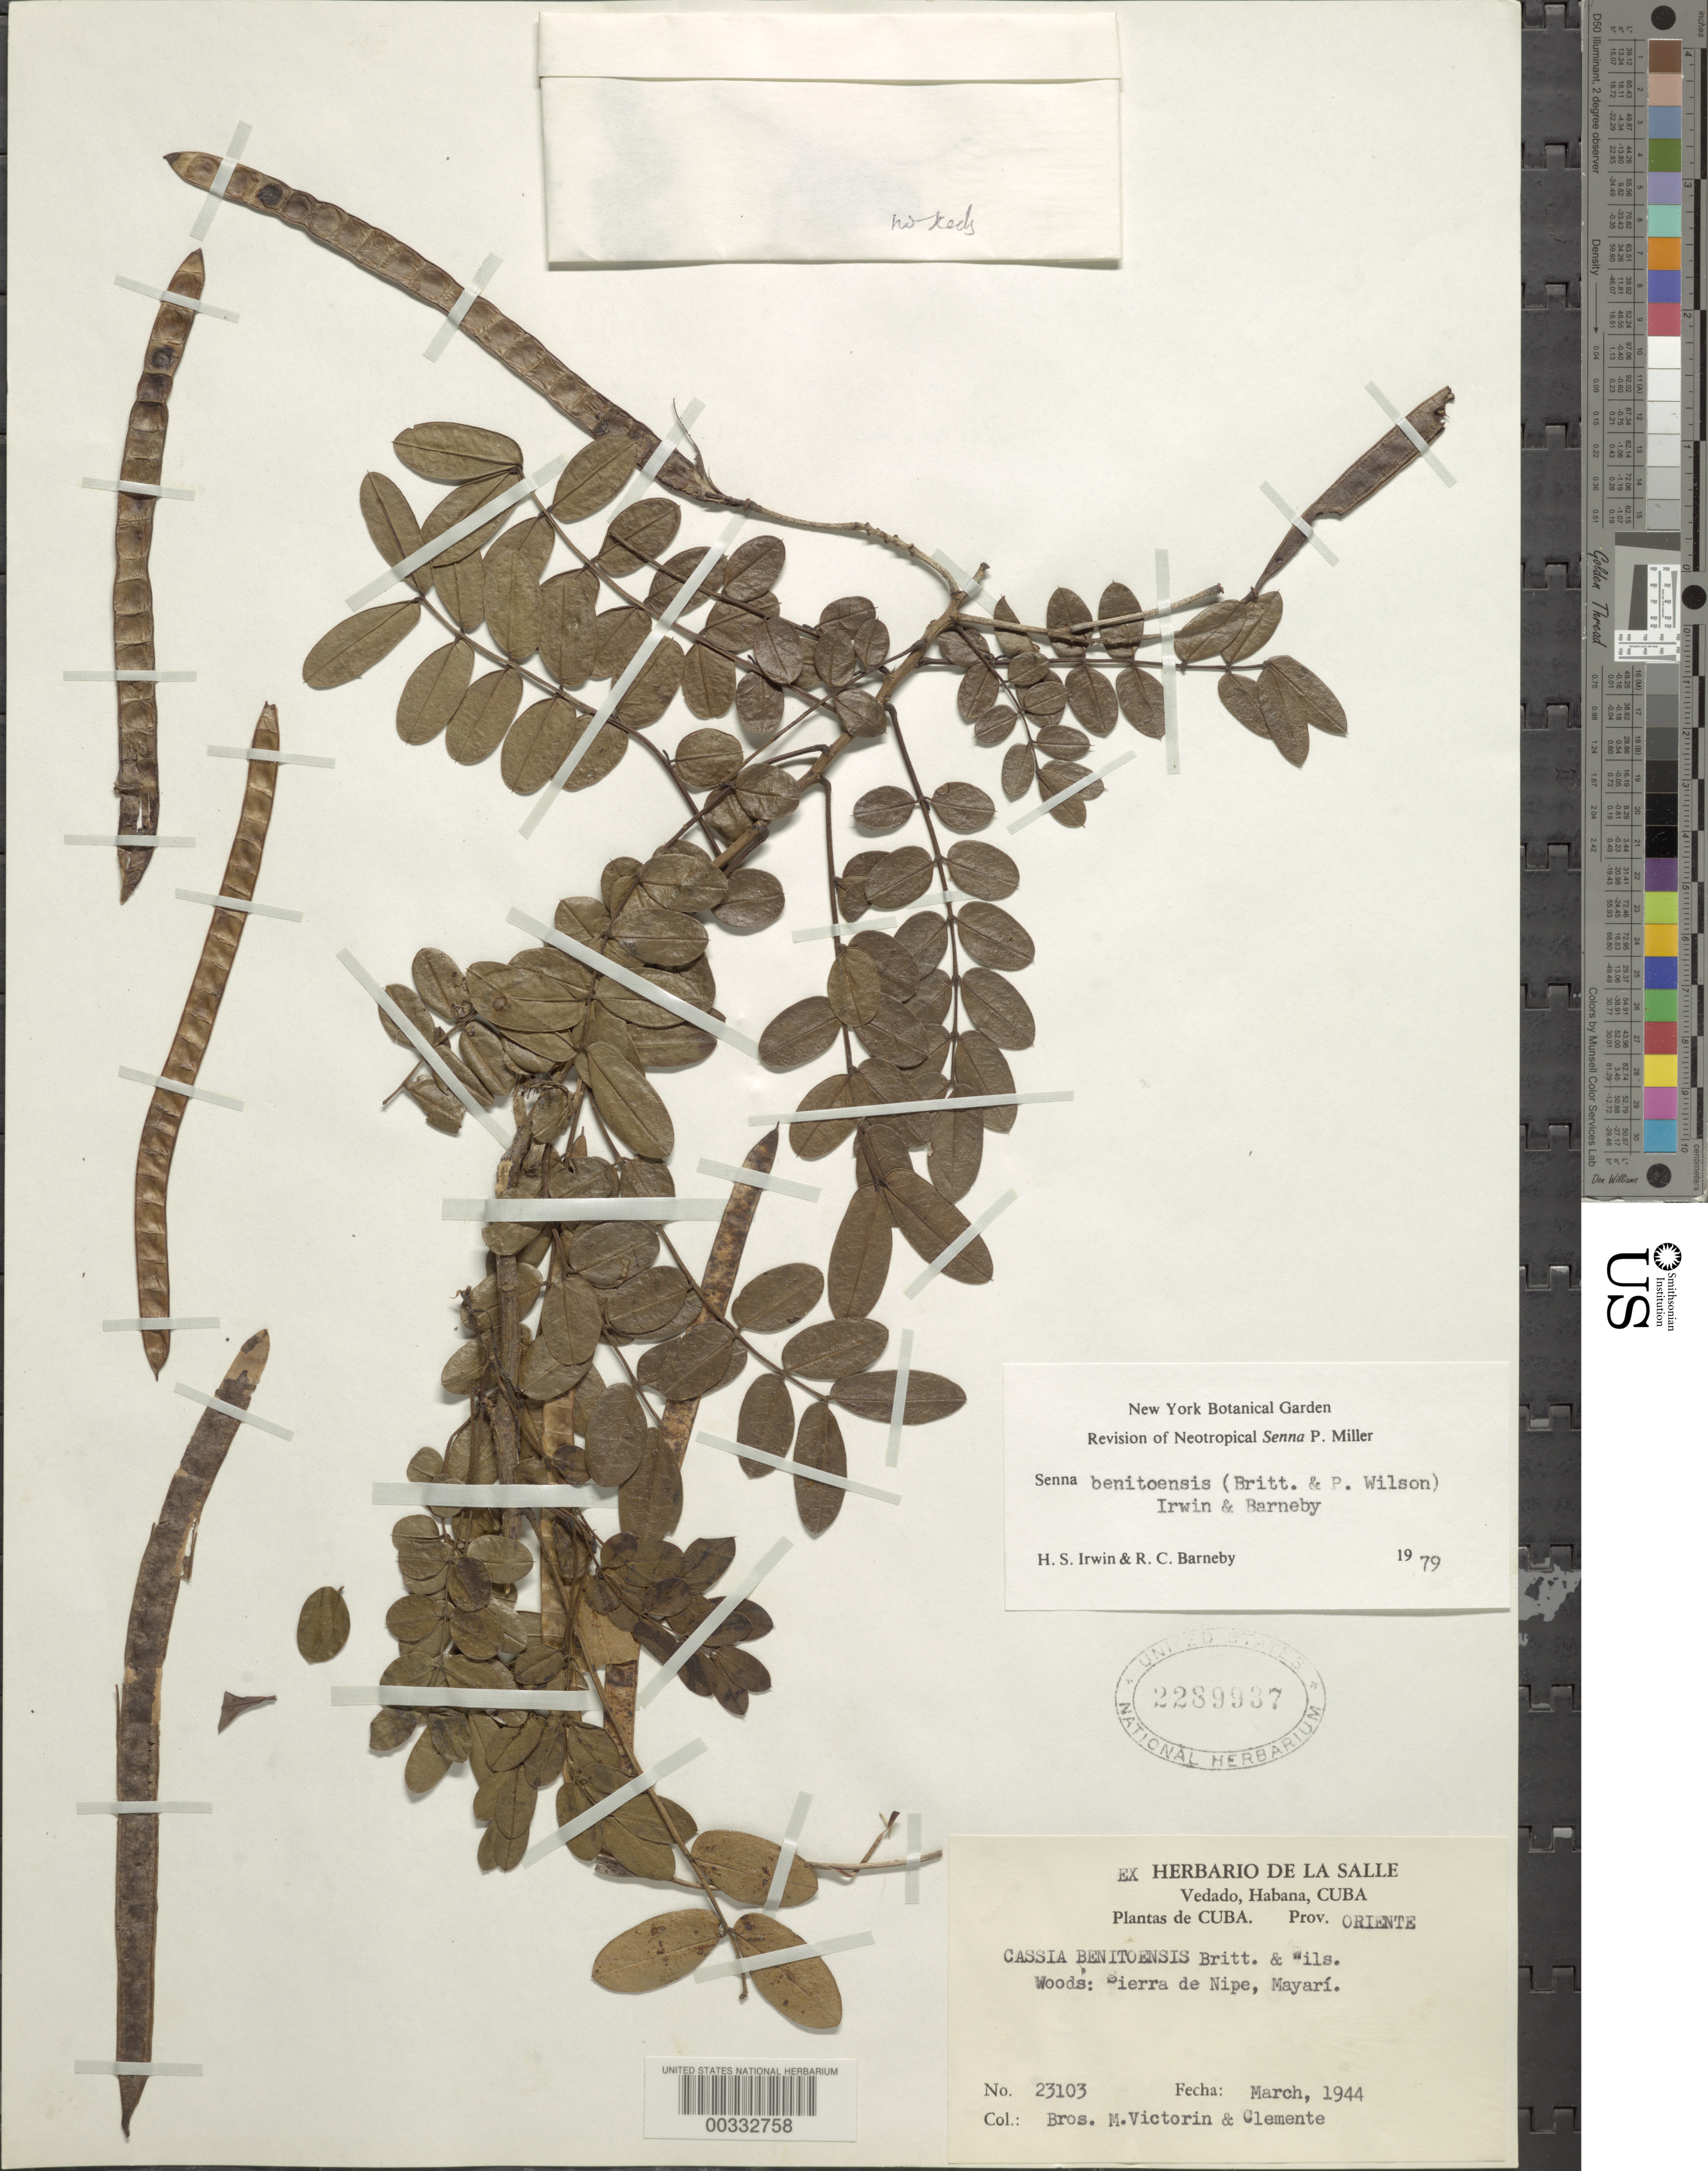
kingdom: Plantae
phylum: Tracheophyta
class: Magnoliopsida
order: Fabales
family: Fabaceae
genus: Senna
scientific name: Senna benitoensis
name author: (Britton & P. Wilson) H.S. Irwin & Barneby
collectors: Fr. Marie-Victorin & B. Clement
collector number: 23103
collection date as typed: Mar 1944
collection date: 1944-03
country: Cuba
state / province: Oriente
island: Greater Antilles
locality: Sierra de nipe, mayari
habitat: Woods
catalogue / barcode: US 2289937